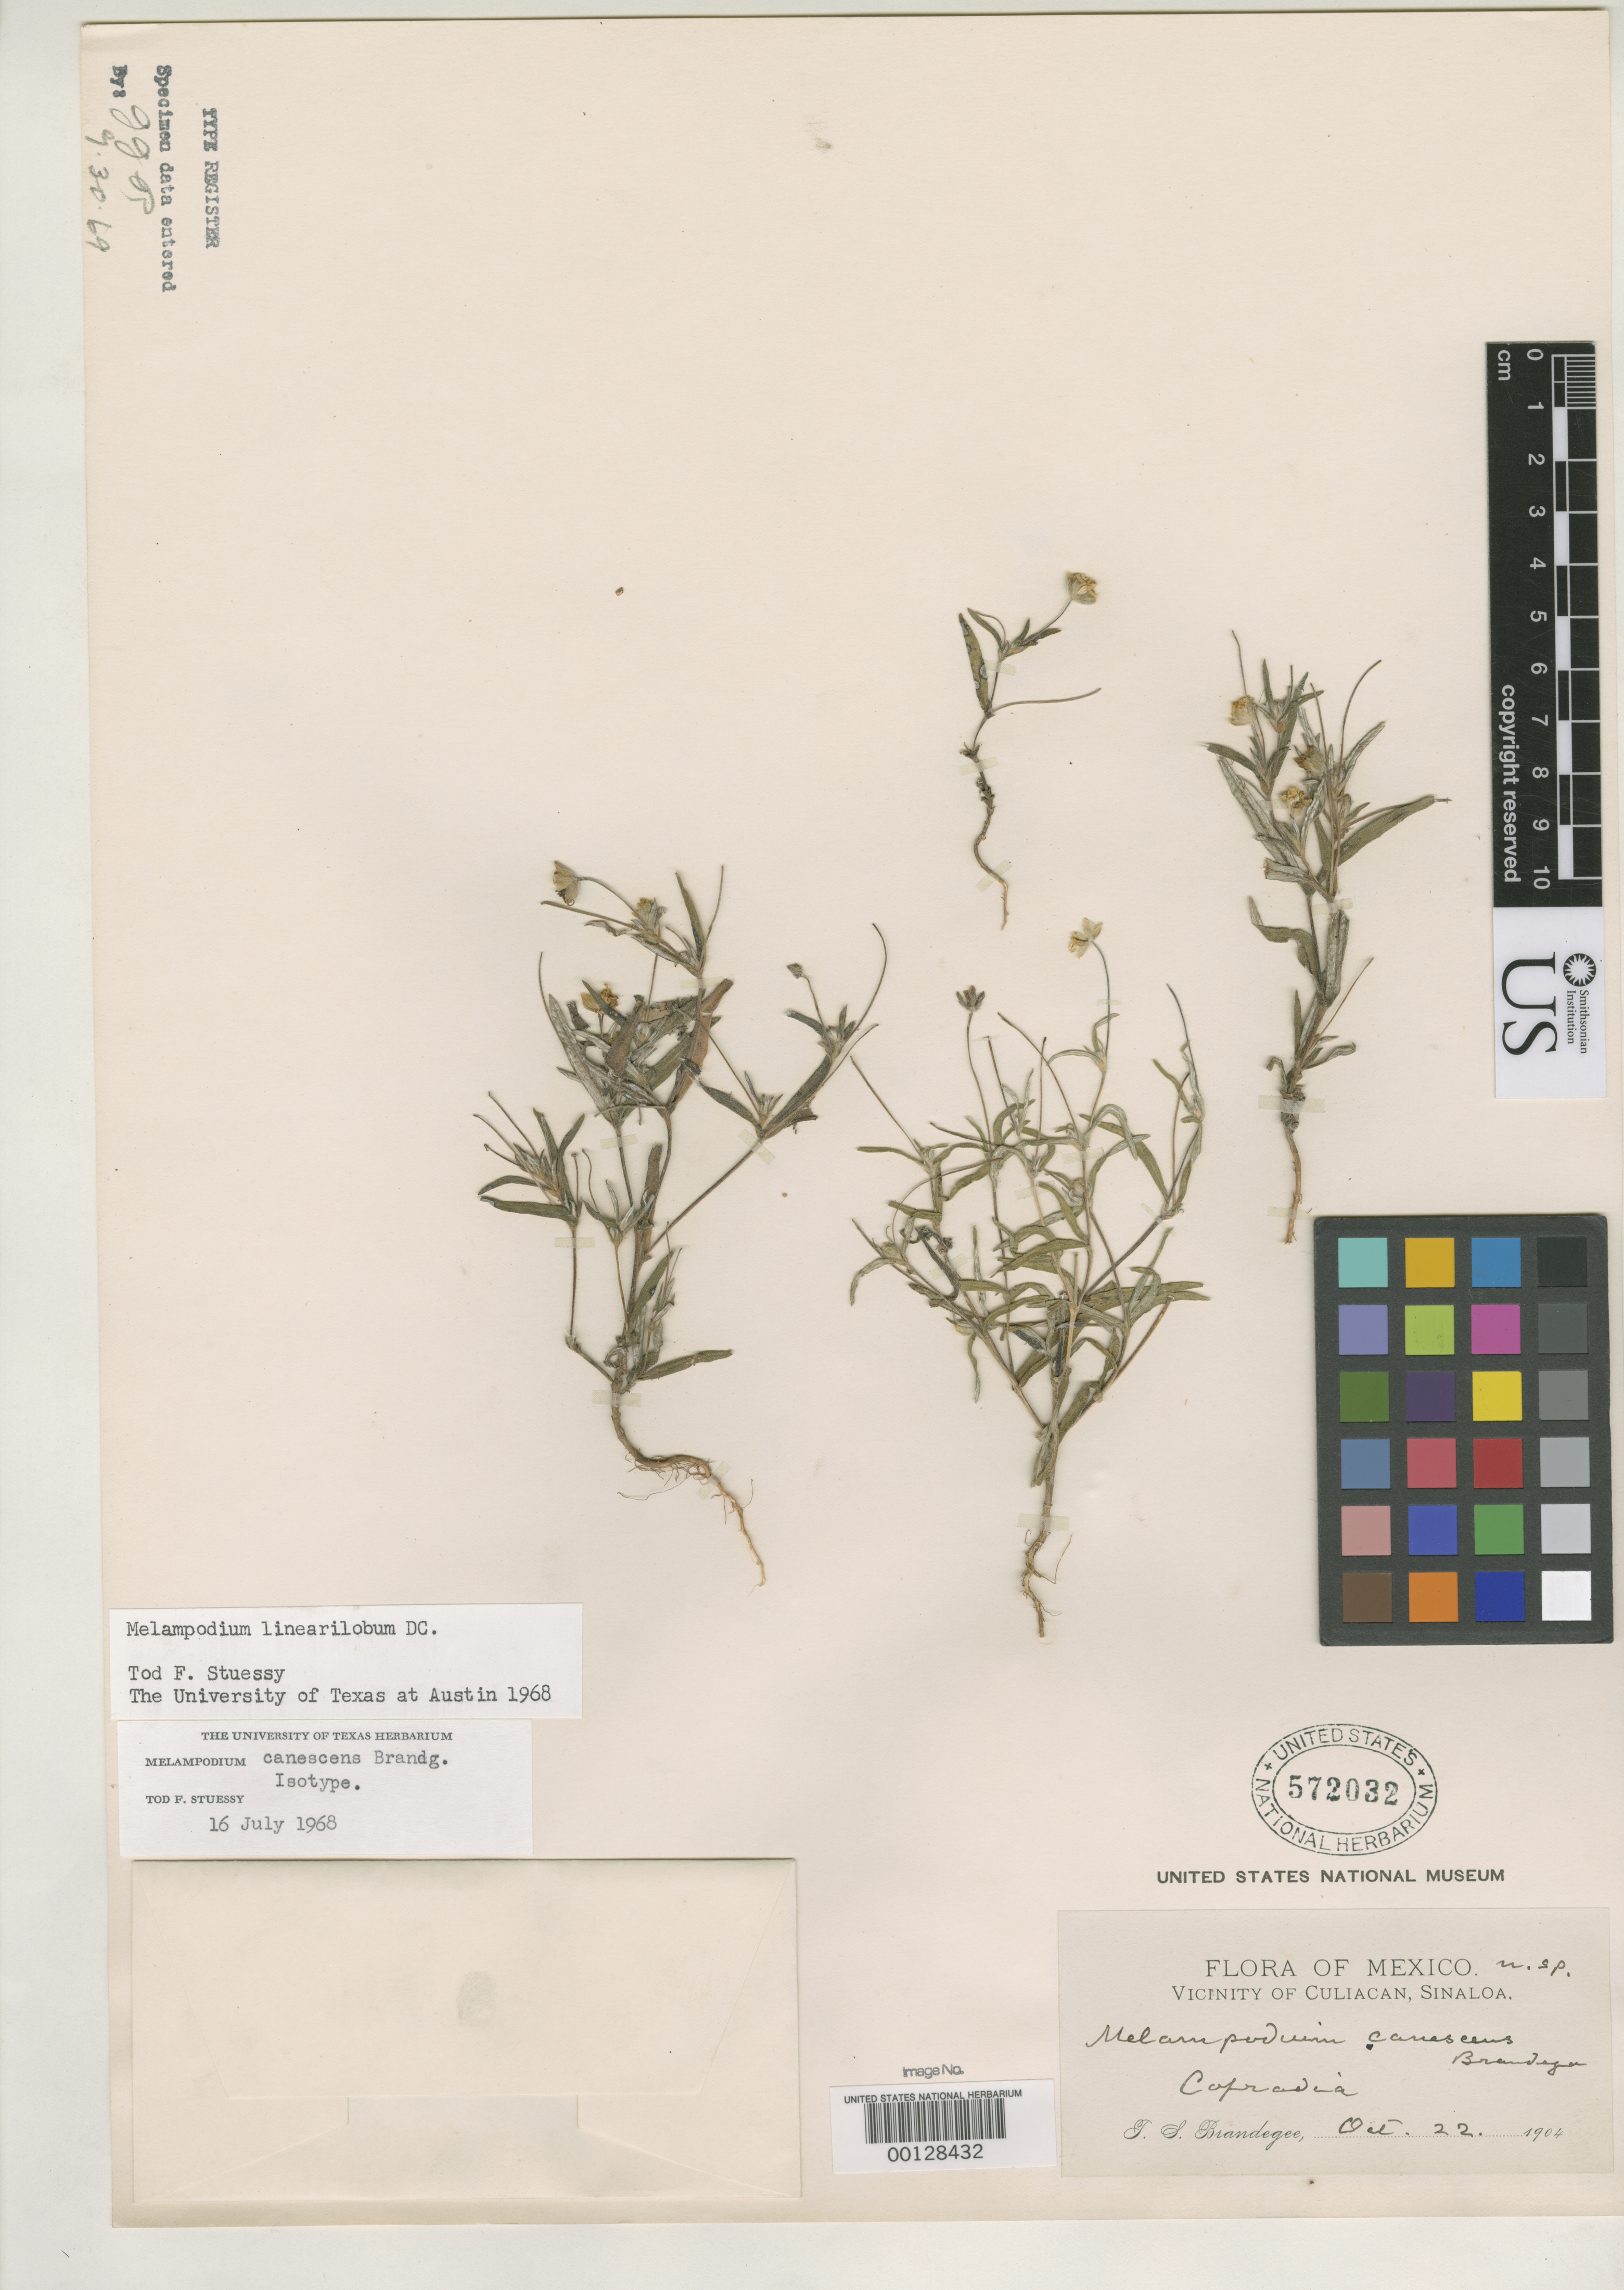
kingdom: Plantae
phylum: Tracheophyta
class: Magnoliopsida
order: Asterales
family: Asteraceae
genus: Melampodium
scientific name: Melampodium canescens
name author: Brandegee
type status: Type Collection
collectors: T. S. Brandegee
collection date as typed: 22 Oct 1904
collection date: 1904-10-22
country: Mexico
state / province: Sinaloa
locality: Cofradia.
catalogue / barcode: US 572032